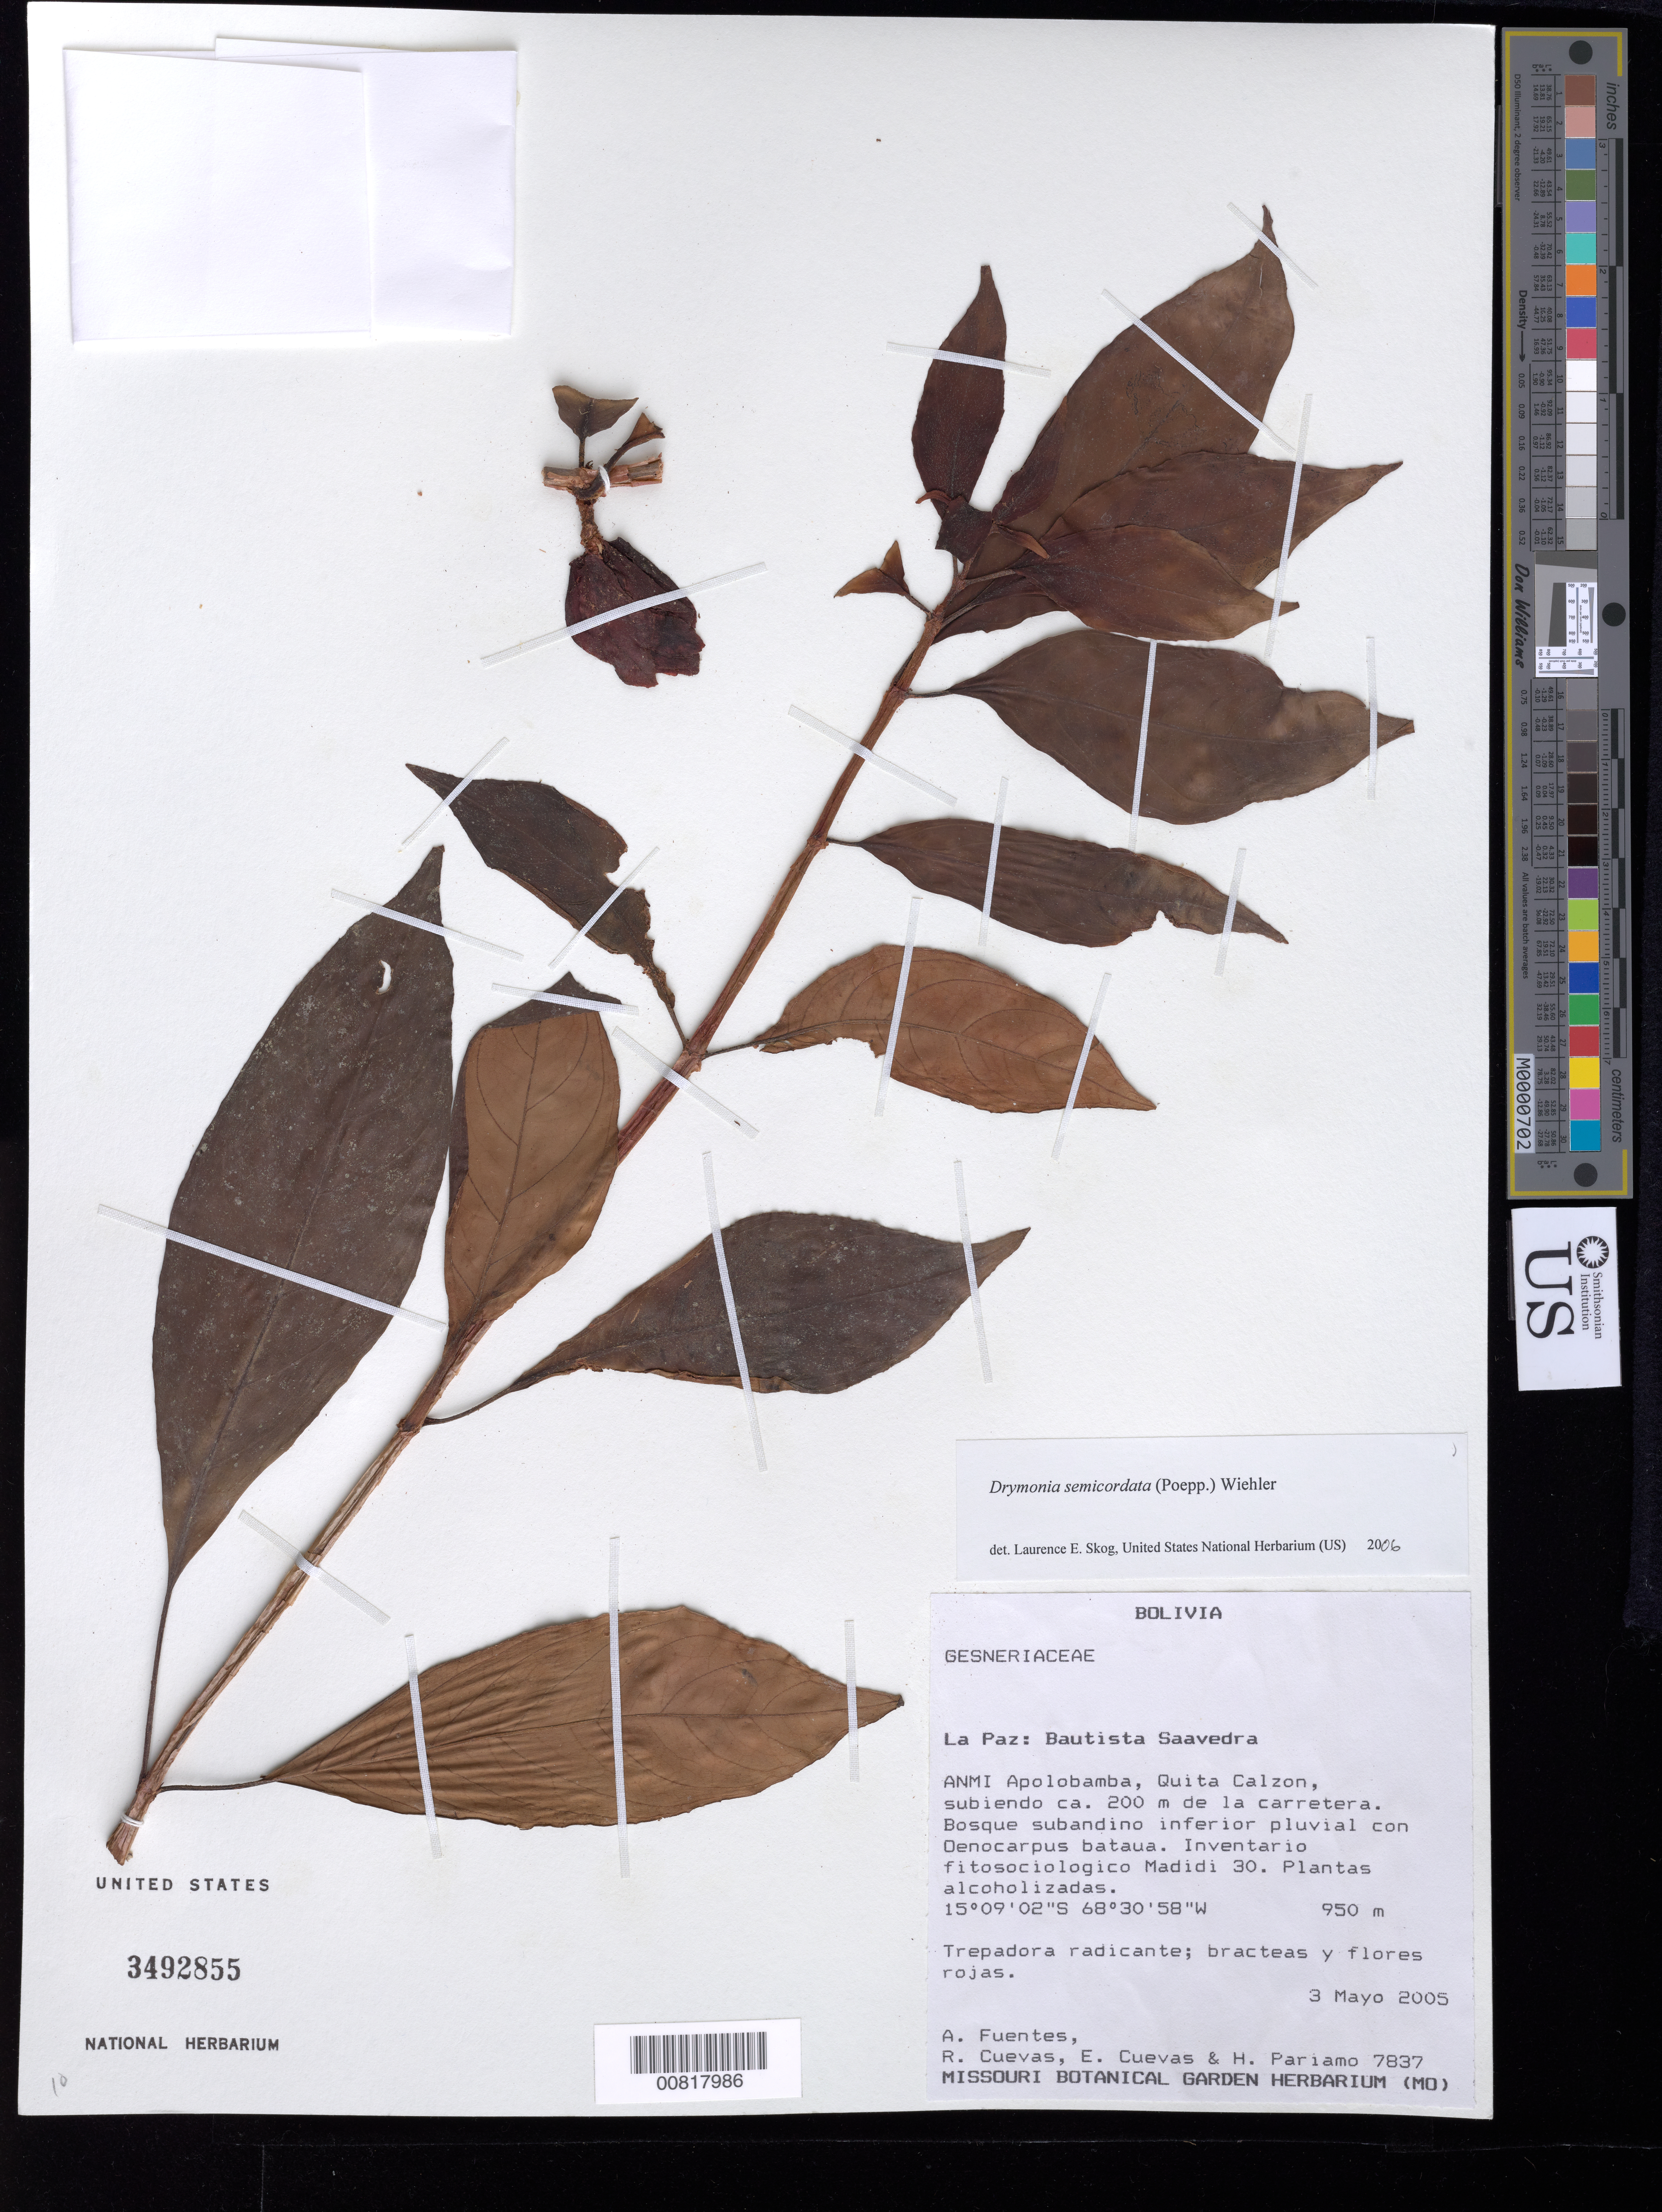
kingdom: Plantae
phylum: Tracheophyta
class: Magnoliopsida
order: Lamiales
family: Gesneriaceae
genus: Drymonia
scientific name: Drymonia semicordata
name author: (Poepp.) Wiehler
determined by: Skog, Laurence E.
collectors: A. Fuentes, R. Cuevas, E. Cuevas & H. Pariamo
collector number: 7837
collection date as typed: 03 May 2005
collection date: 2005-05-03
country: Bolivia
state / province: La Paz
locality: La Paz: Bautista Saavedra. ANMI Apolobamba, Quita Calzon, subiendo ca. 200 m de la carretera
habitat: Bosque subandino inferior pluvial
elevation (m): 950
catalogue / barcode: US 3492855